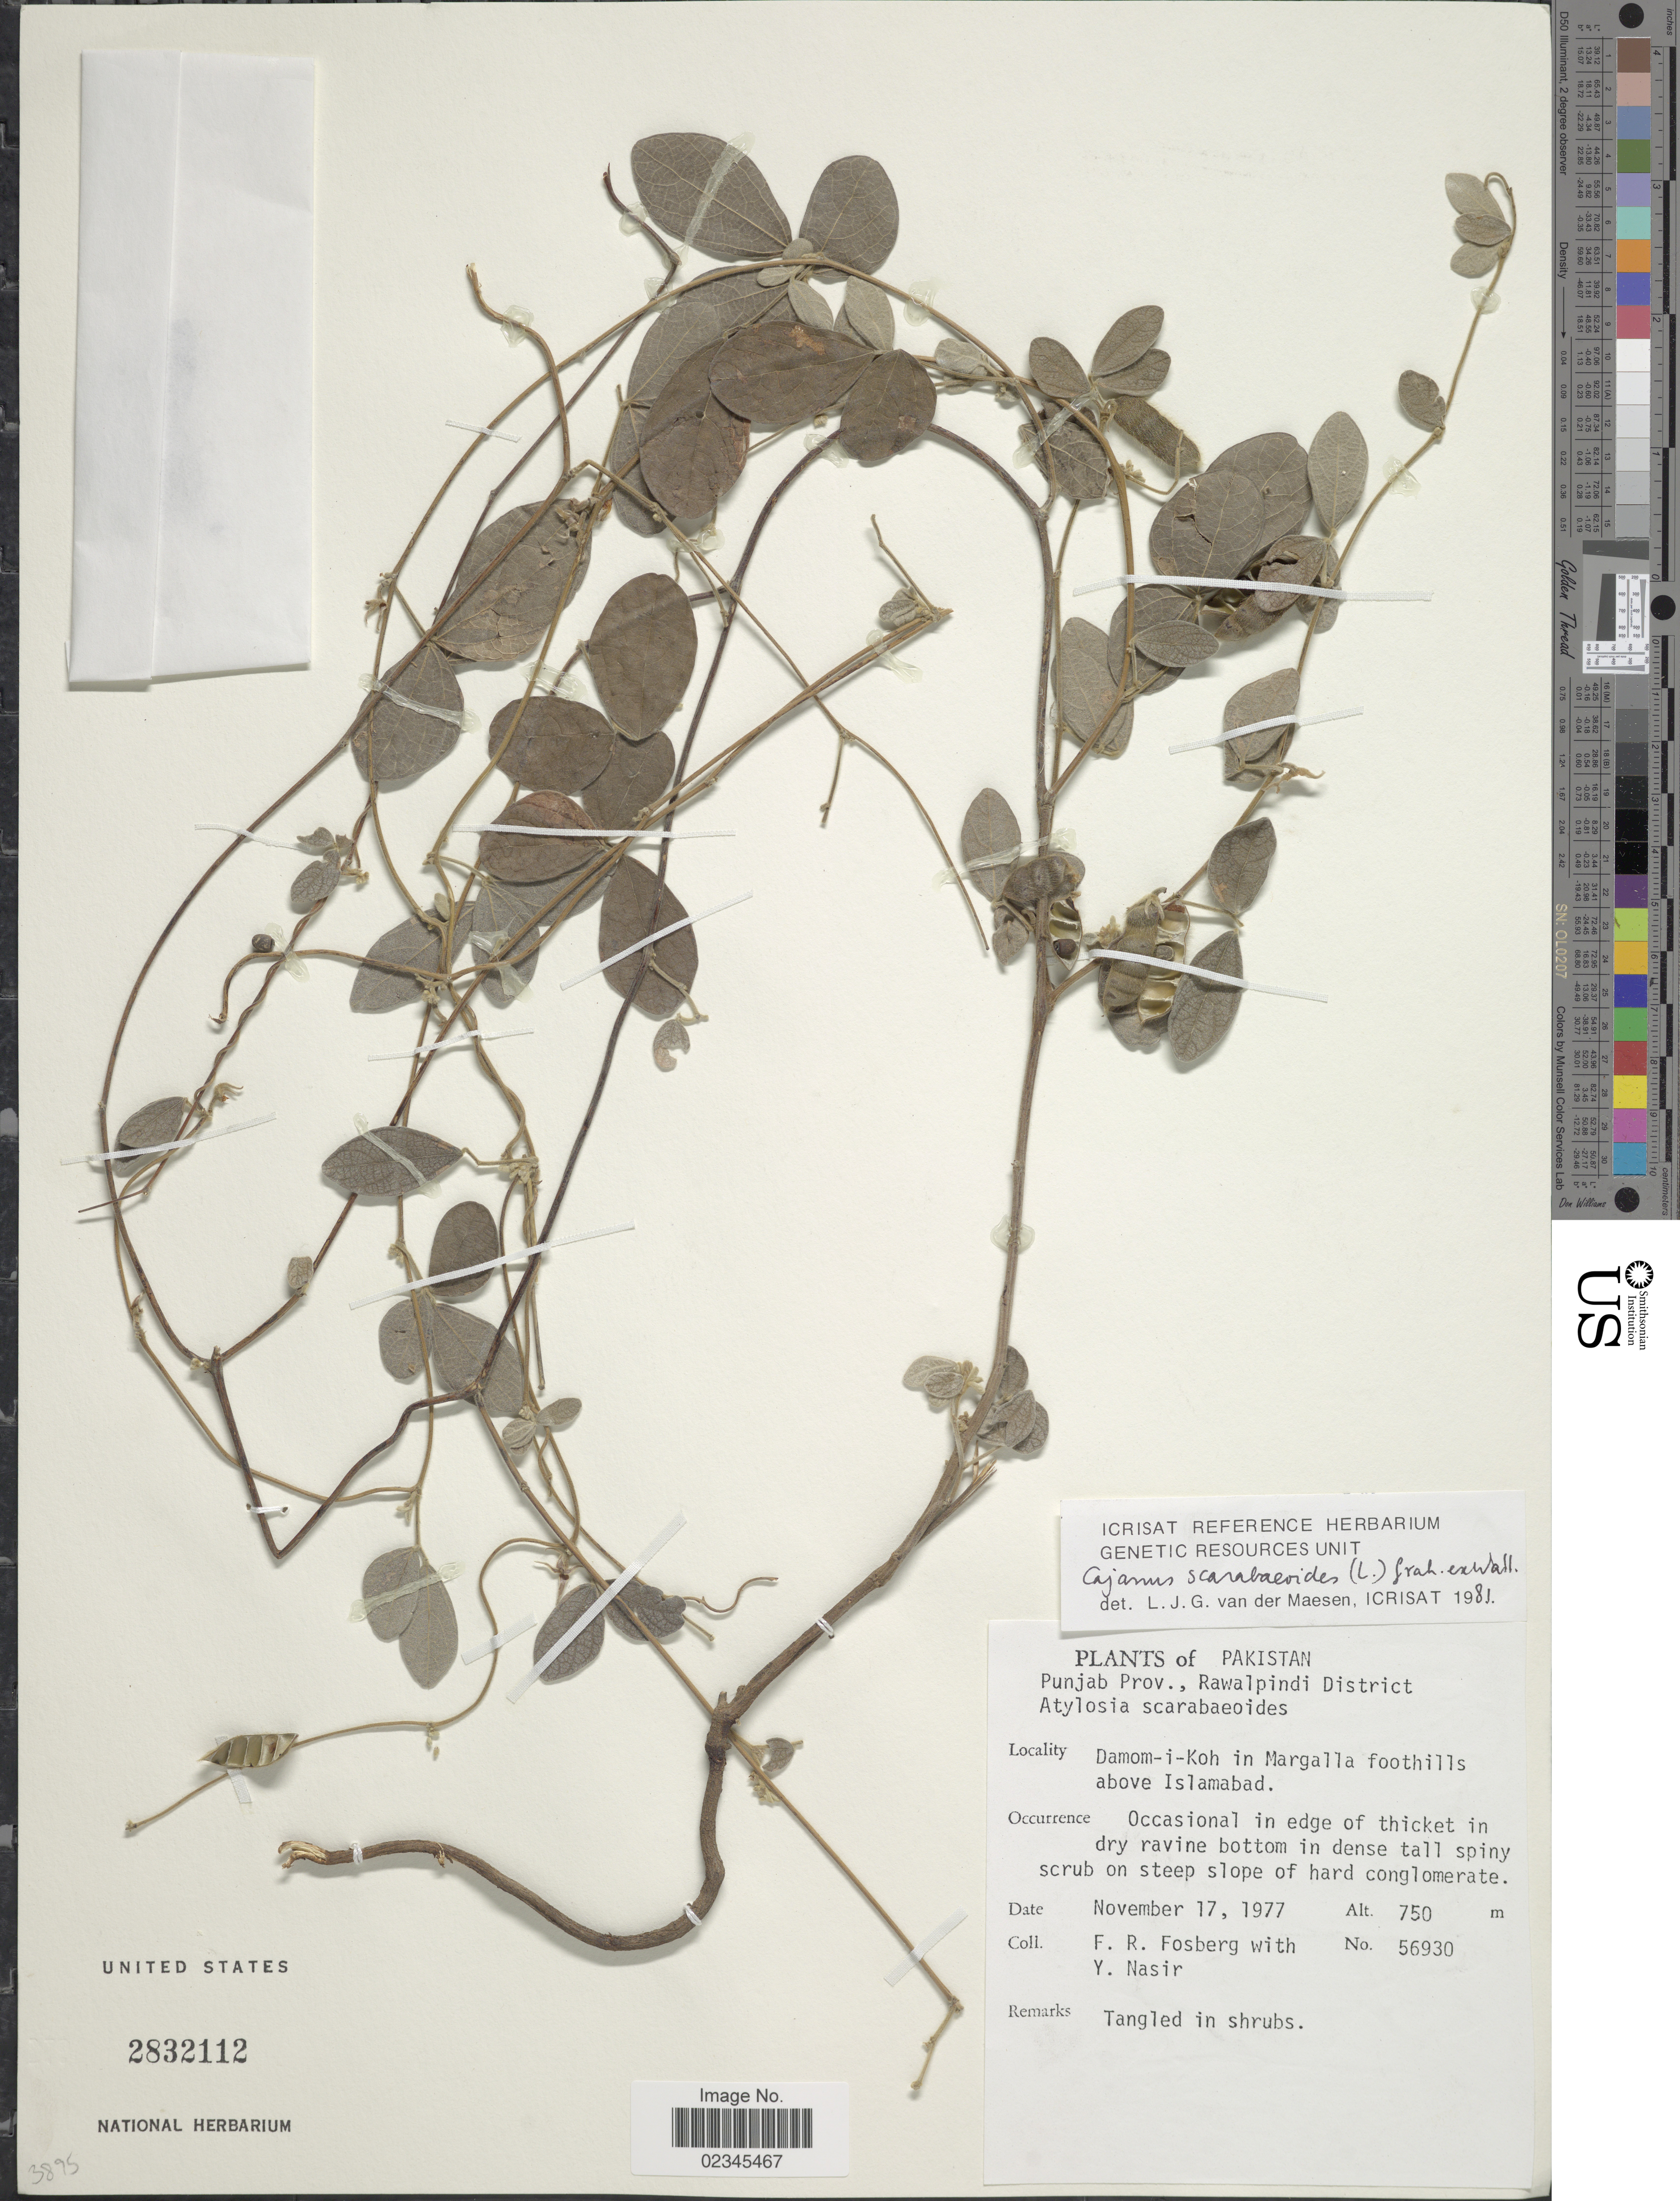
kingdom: Plantae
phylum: Tracheophyta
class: Magnoliopsida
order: Fabales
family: Fabaceae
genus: Cajanus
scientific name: Cajanus scarabaeoides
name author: (L.) Thou. ex Graham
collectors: F. R. Fosberg & Y. Nasir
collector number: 56930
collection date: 1977-11-17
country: Pakistan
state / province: Punjab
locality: Rawalpindi District. Damom-i-Koh in Margalla foothills above Islamabad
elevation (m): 750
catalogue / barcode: US 2832112